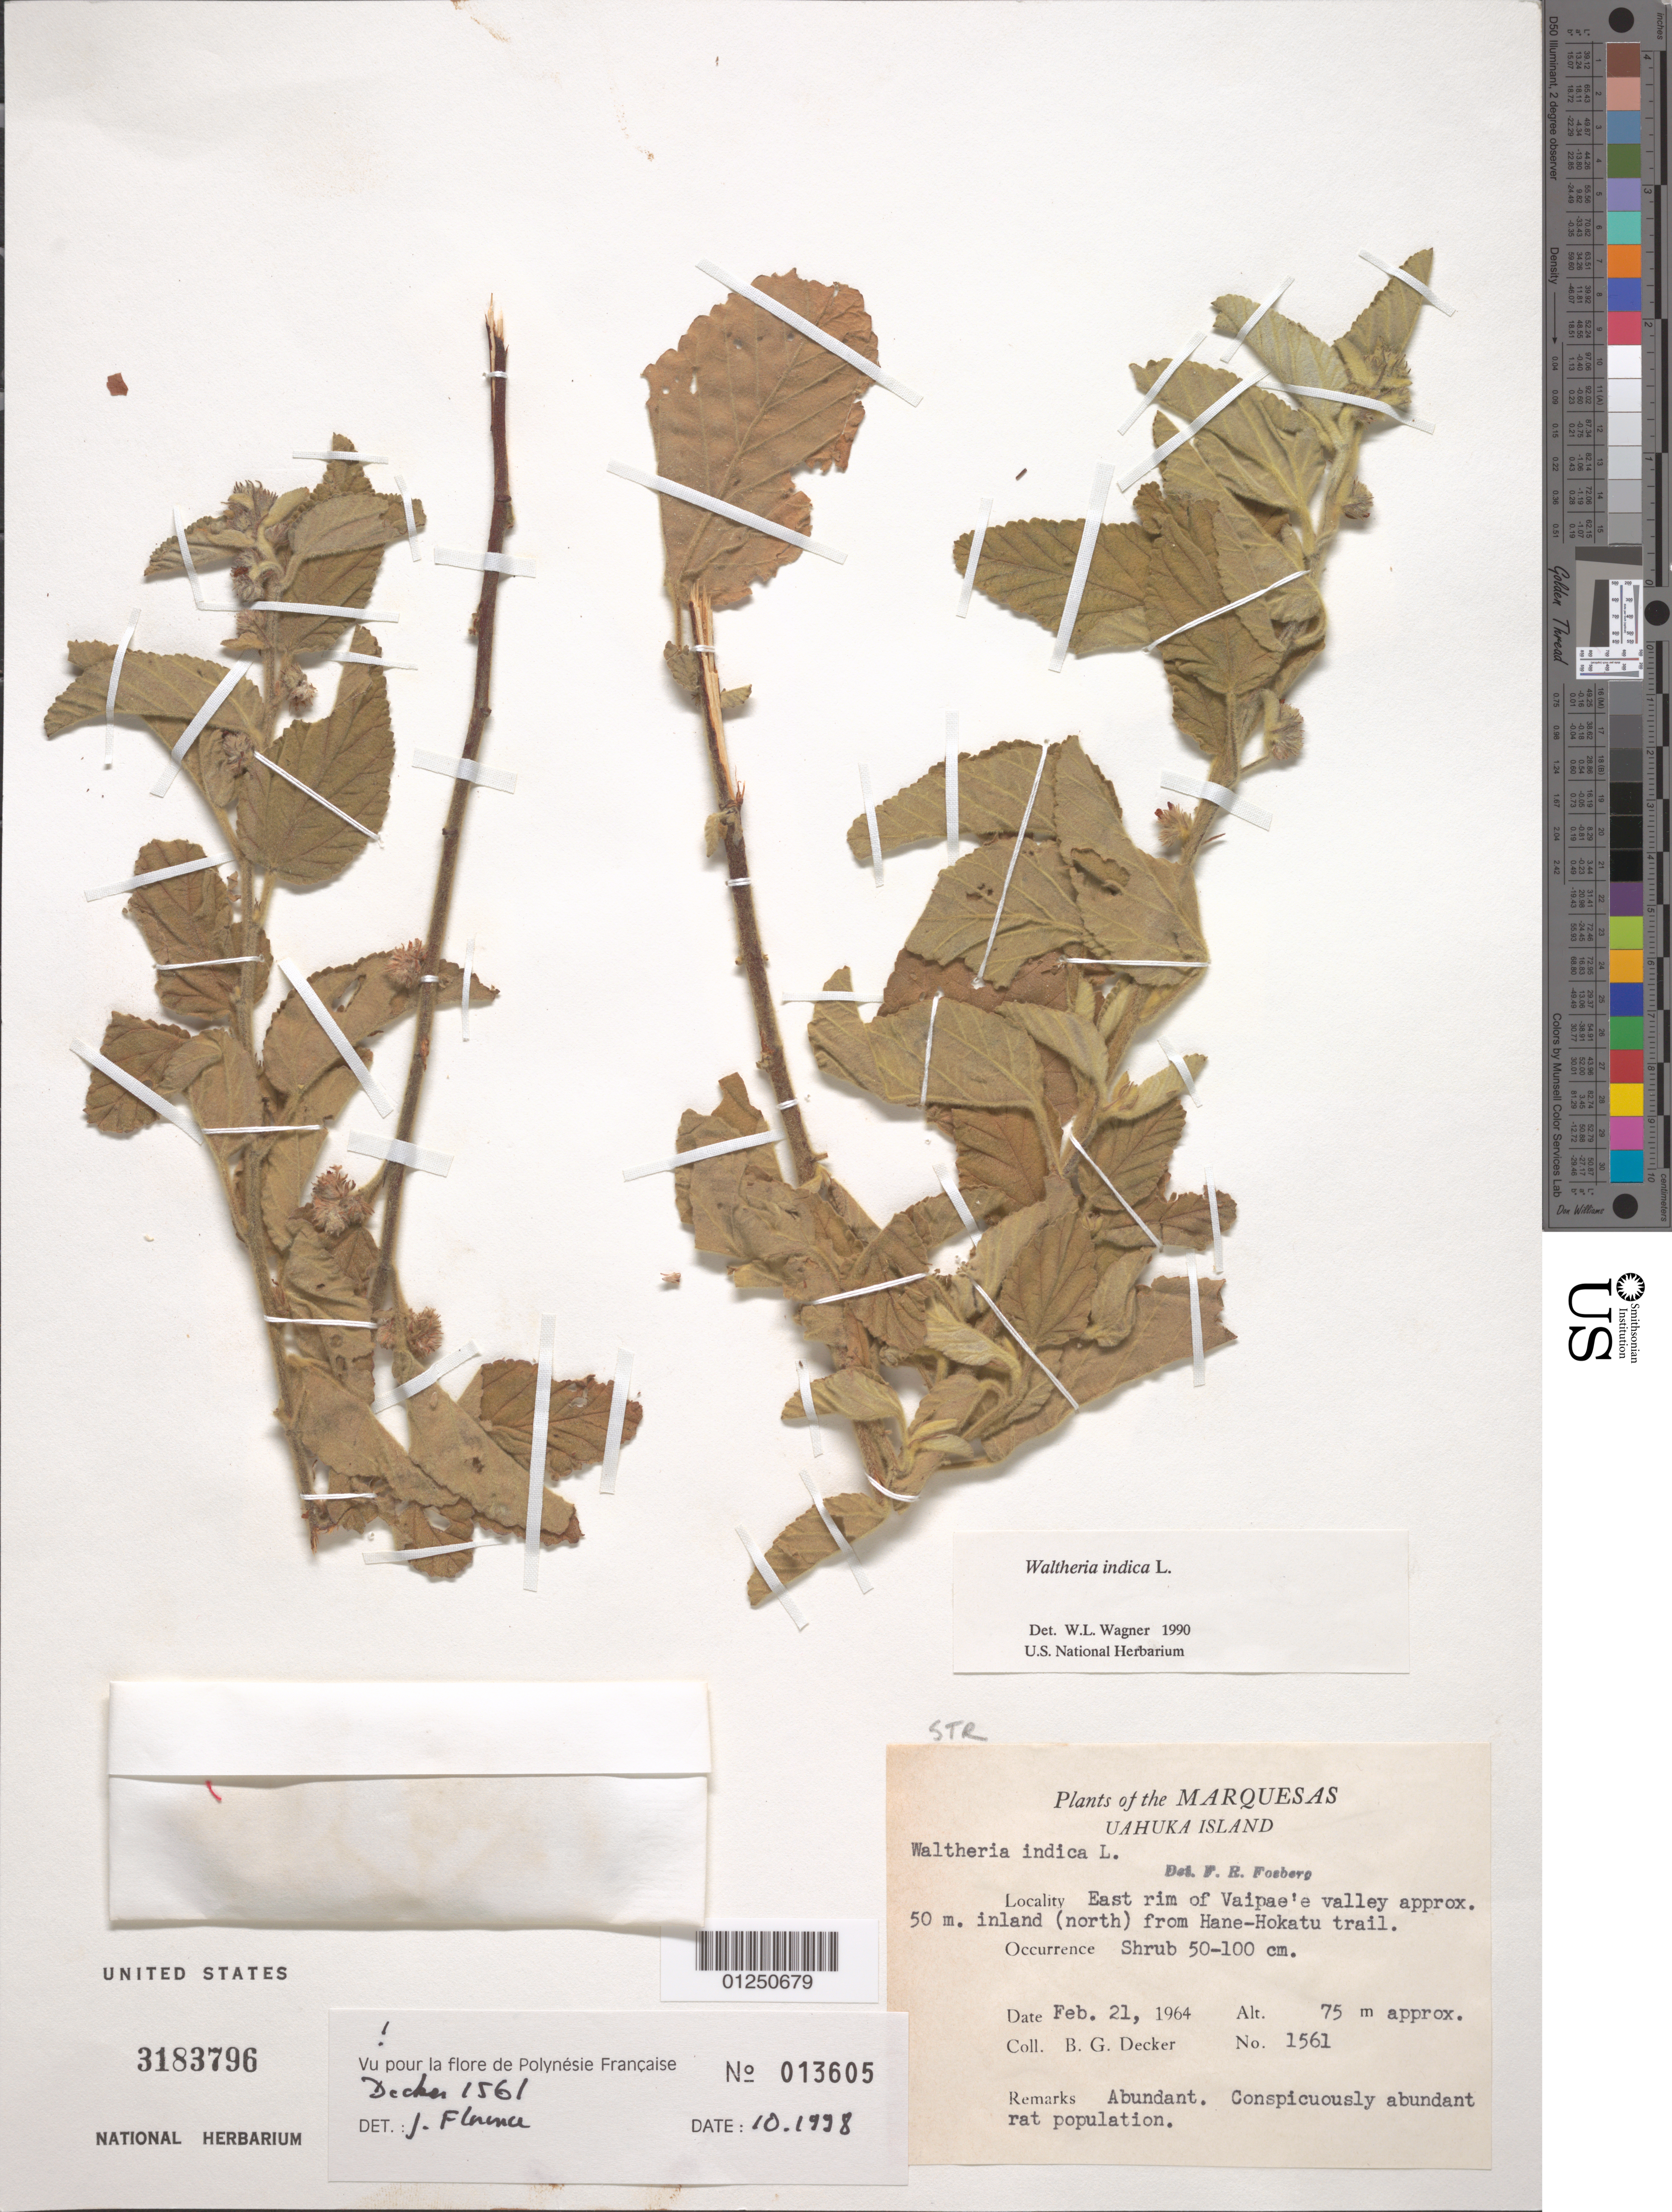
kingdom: Plantae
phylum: Tracheophyta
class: Magnoliopsida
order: Malvales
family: Malvaceae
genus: Waltheria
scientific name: Waltheria indica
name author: L.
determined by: Wagner, W. L., (BOT), Smithsonian Institution - National Museum of Natural History (UNITED STATES)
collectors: B. G. Decker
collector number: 1561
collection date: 1964-02-21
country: French Polynesia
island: Ua Huka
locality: E rim of Vaipae'e Valley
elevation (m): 75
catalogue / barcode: US 3183796